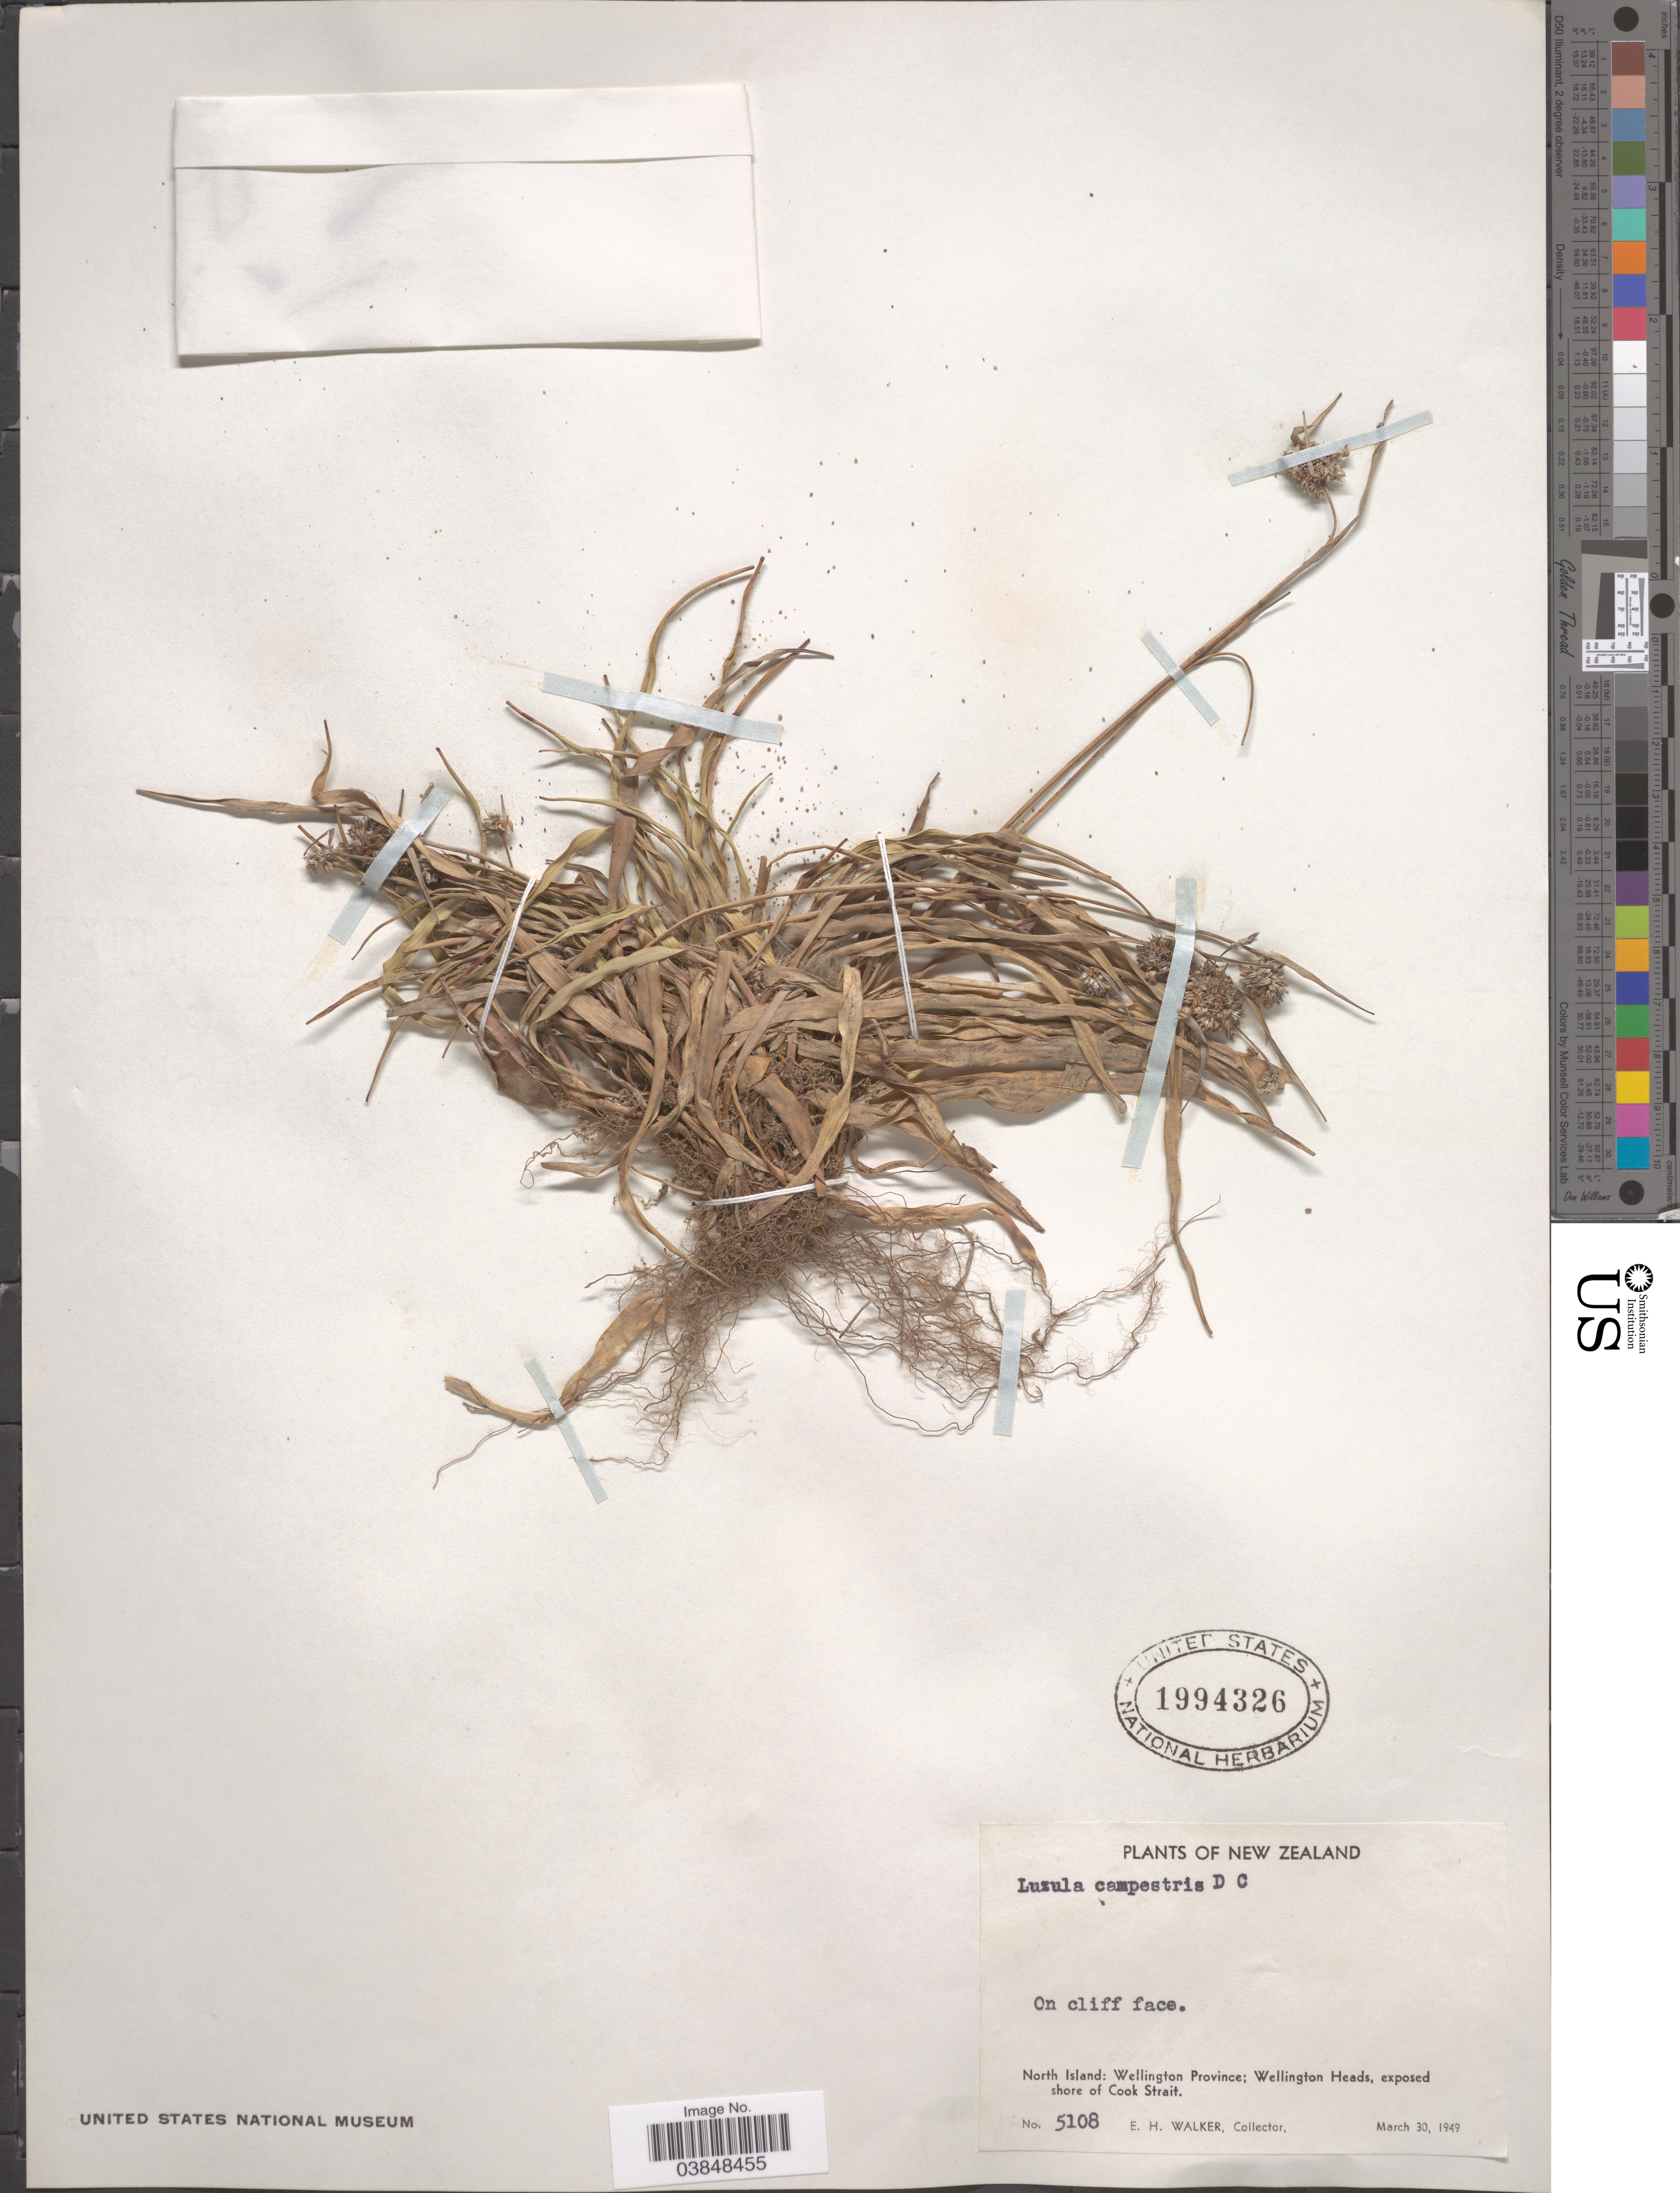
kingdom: Plantae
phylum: Tracheophyta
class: Liliopsida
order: Poales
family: Juncaceae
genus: Luzula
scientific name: Luzula campestris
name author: (L.) DC.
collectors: E. H. Walker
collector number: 5108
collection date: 1949-03-30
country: New Zealand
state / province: Wellington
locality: North Island: Wellington Heads, exposed shore of Cook Strait.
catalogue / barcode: US 1994326